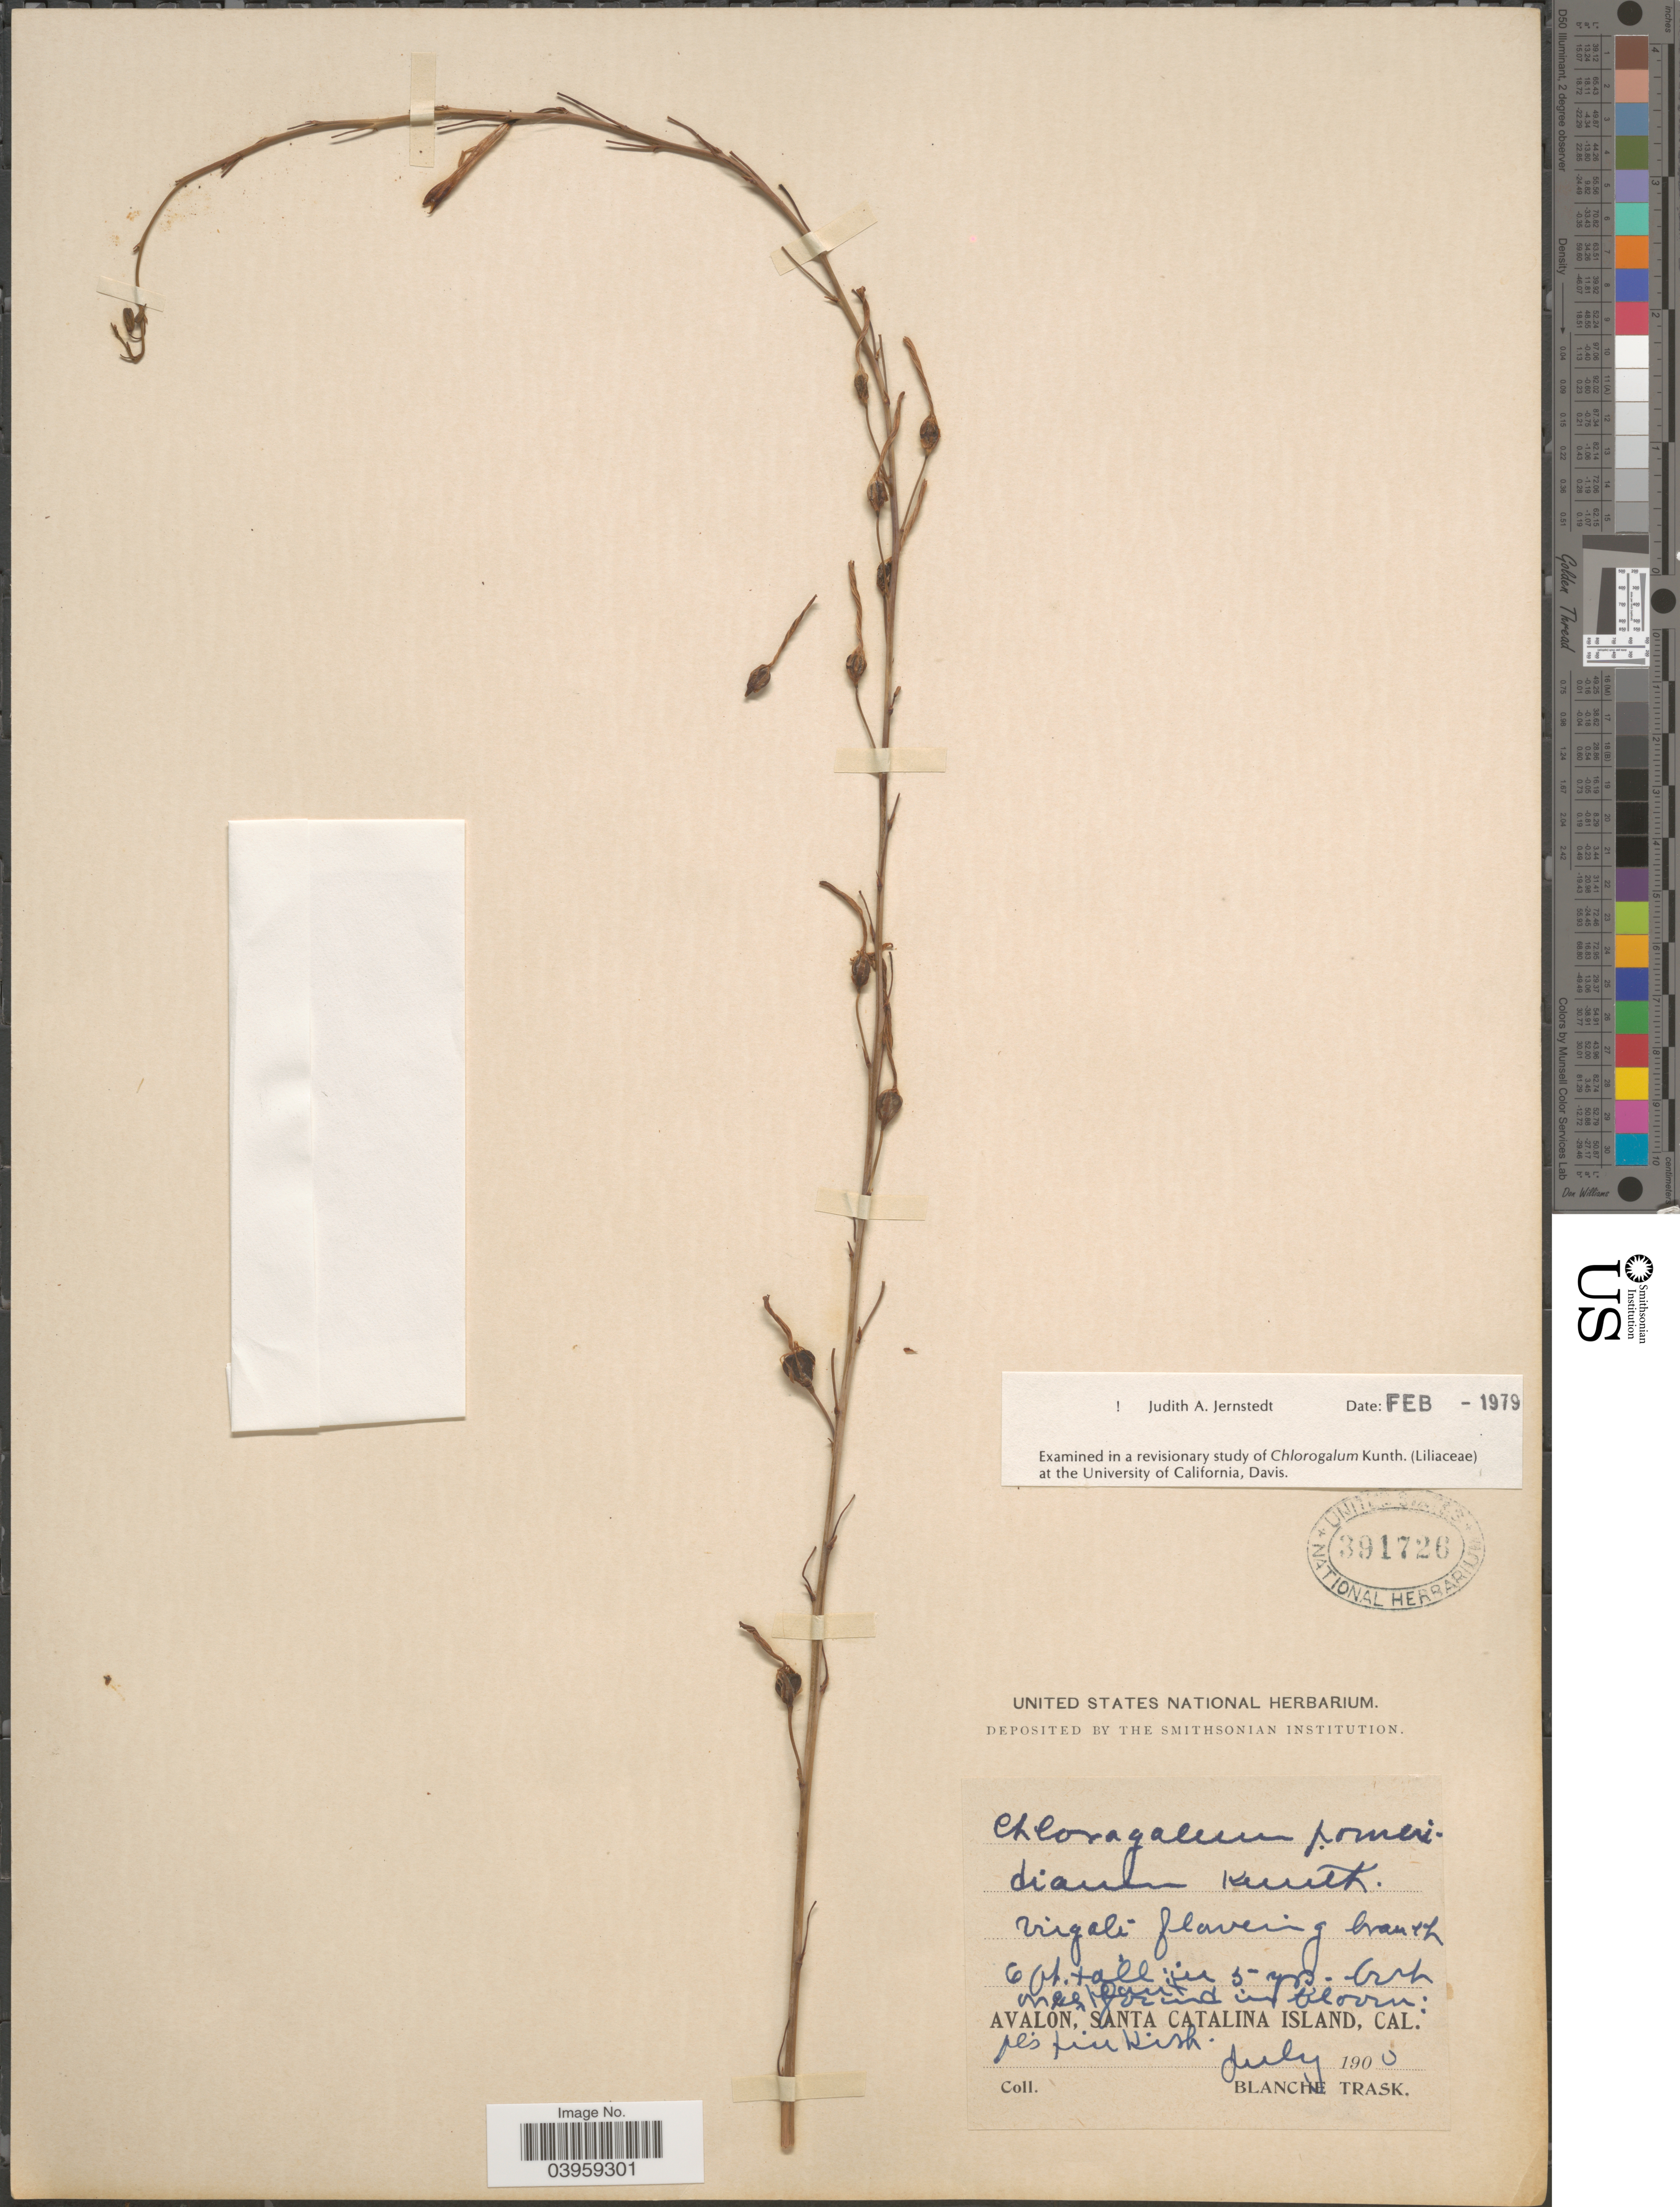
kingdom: Plantae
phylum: Tracheophyta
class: Liliopsida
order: Asparagales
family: Asparagaceae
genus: Chlorogalum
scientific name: Chlorogalum pomeridianum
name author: (DC.) Kunth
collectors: B. Trask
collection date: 1900-07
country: United States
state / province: California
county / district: Los Angeles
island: Santa Catalina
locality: Avalon, Santa Catalina Island.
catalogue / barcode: US 391726